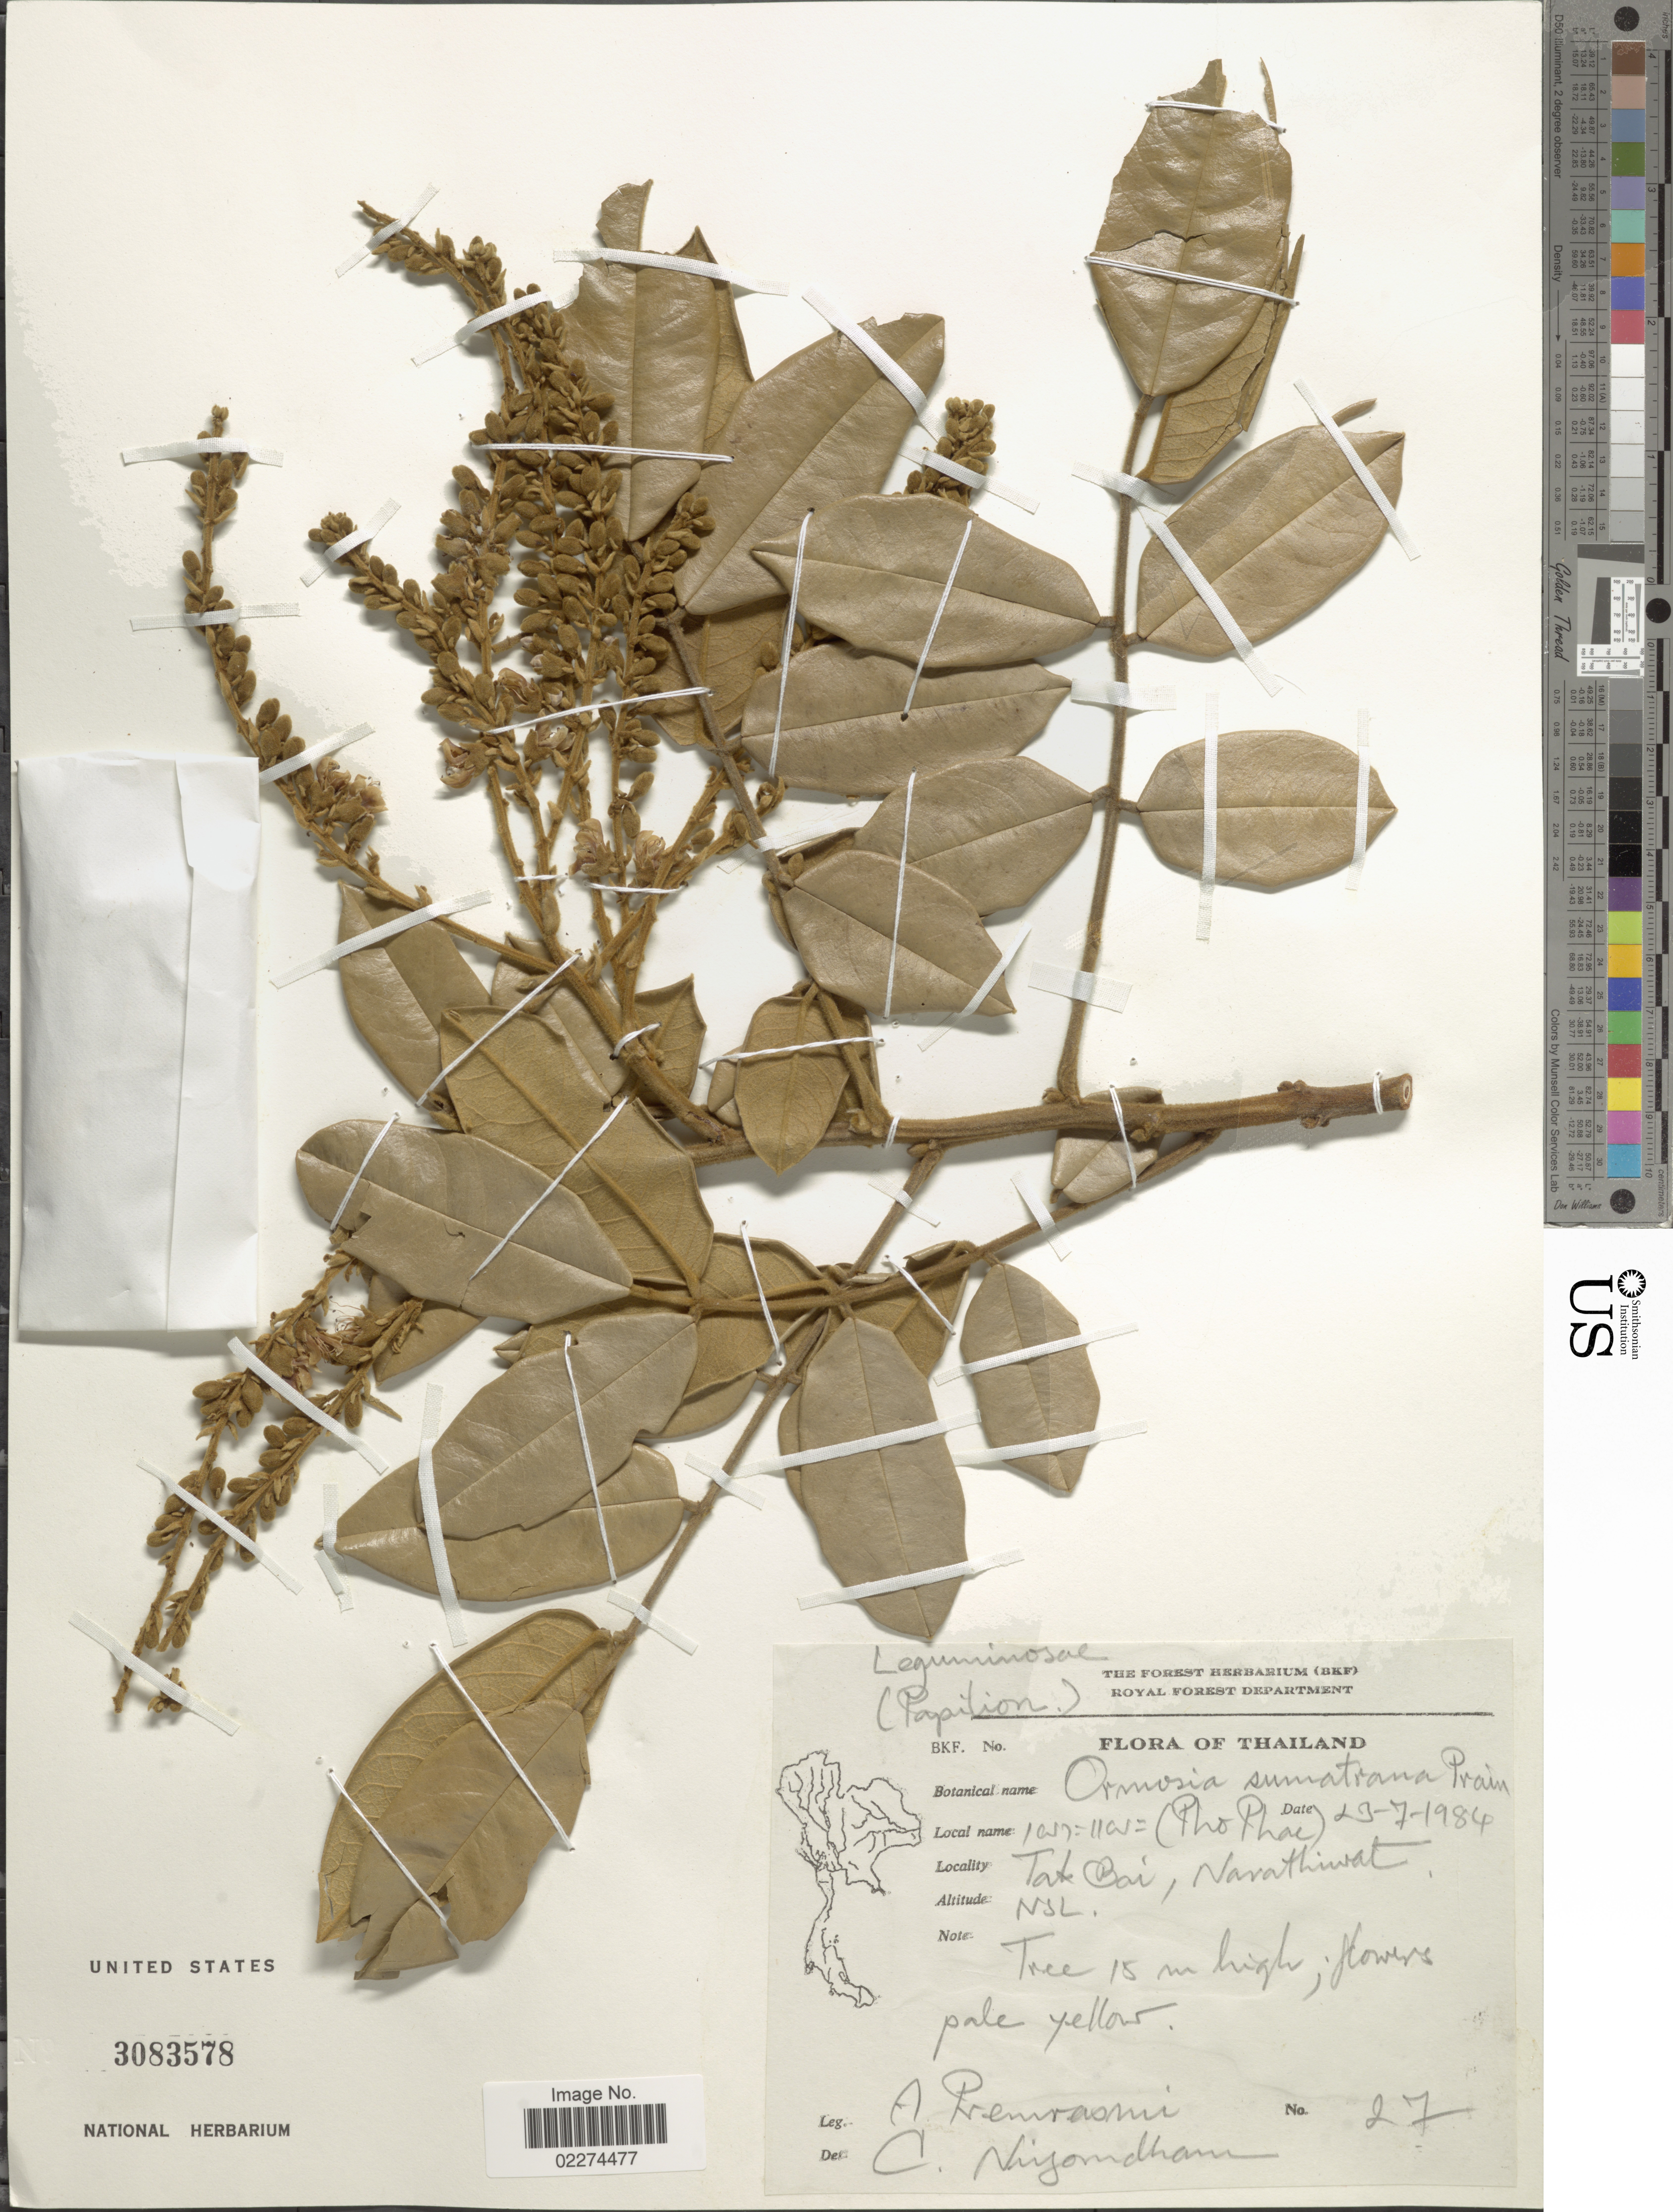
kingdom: Plantae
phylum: Tracheophyta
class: Magnoliopsida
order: Fabales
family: Fabaceae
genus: Ormosia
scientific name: Ormosia sumatrana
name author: Prain ex King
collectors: A. Premrasmi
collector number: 27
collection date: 1984-07-23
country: Thailand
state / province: Narathiwat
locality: Tak Bai, (Narathiwat)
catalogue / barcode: US 3083578